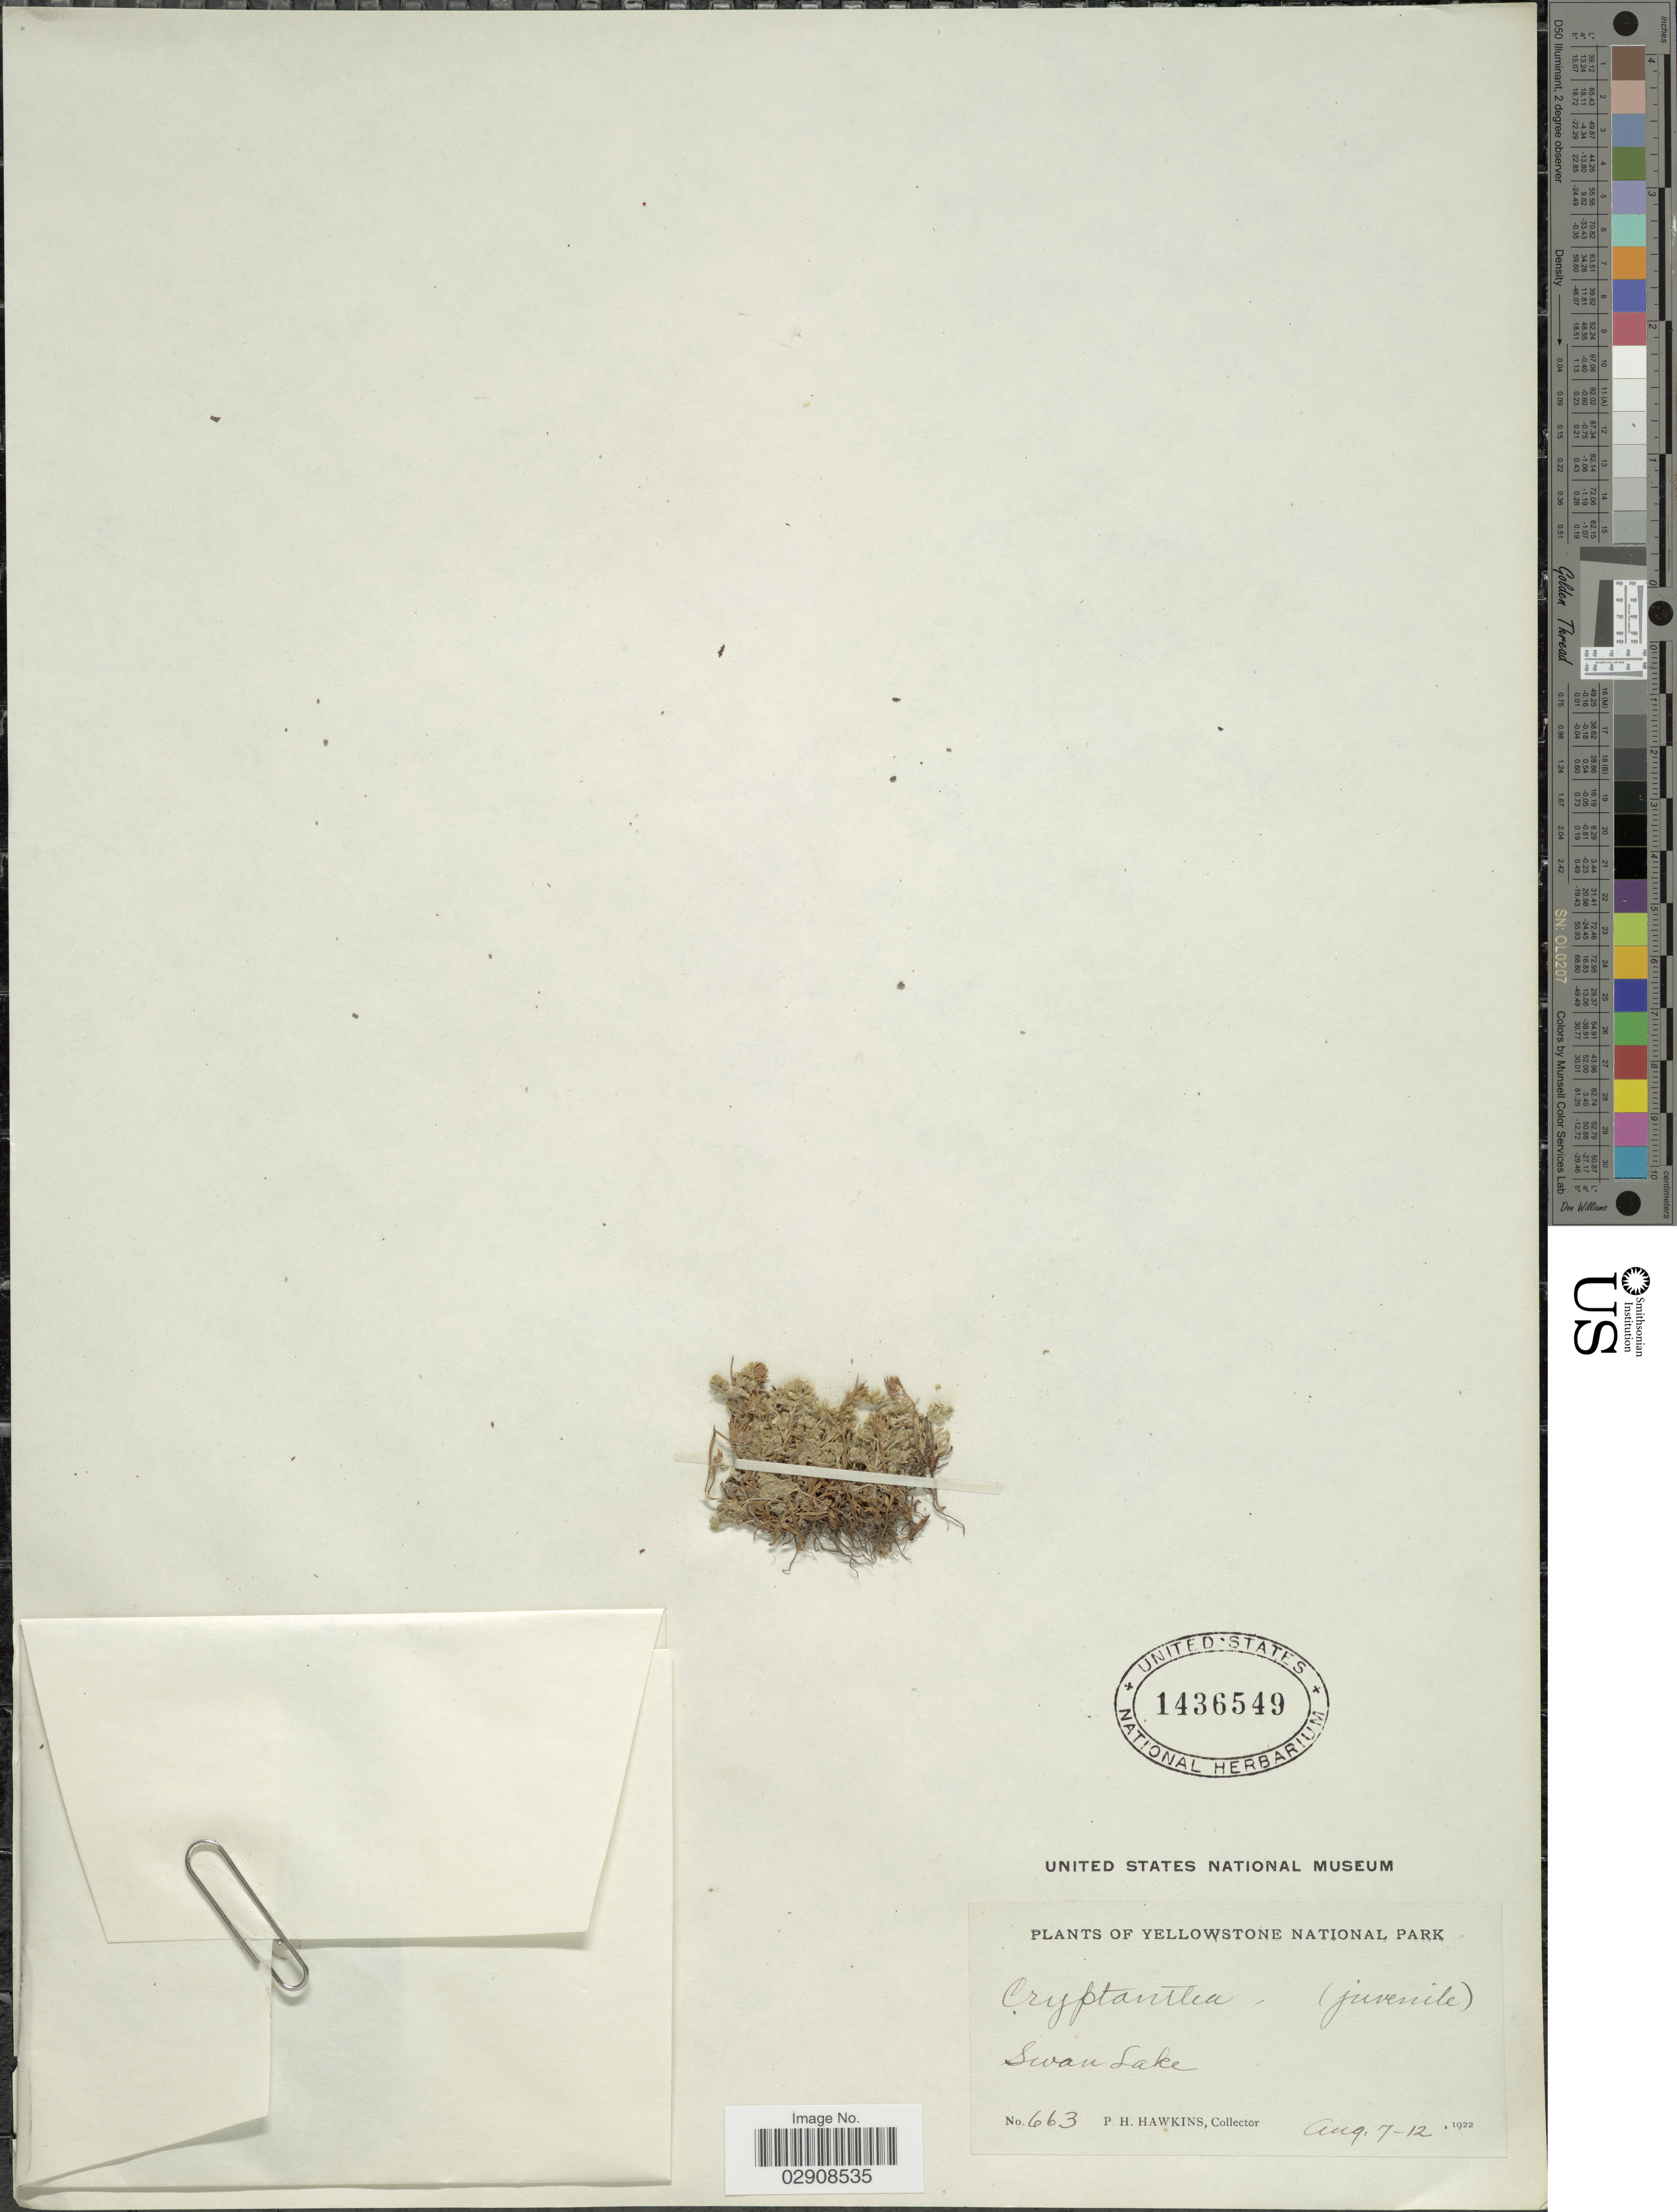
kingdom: Plantae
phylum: Tracheophyta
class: Magnoliopsida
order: Boraginales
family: Boraginaceae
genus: Cryptantha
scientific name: Cryptantha sp.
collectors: P. Hawkins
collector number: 663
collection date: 1922-08-07/1922-08-12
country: United States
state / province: Wyoming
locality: Yellowstone National Park. Swan Lake.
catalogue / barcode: US 1436549